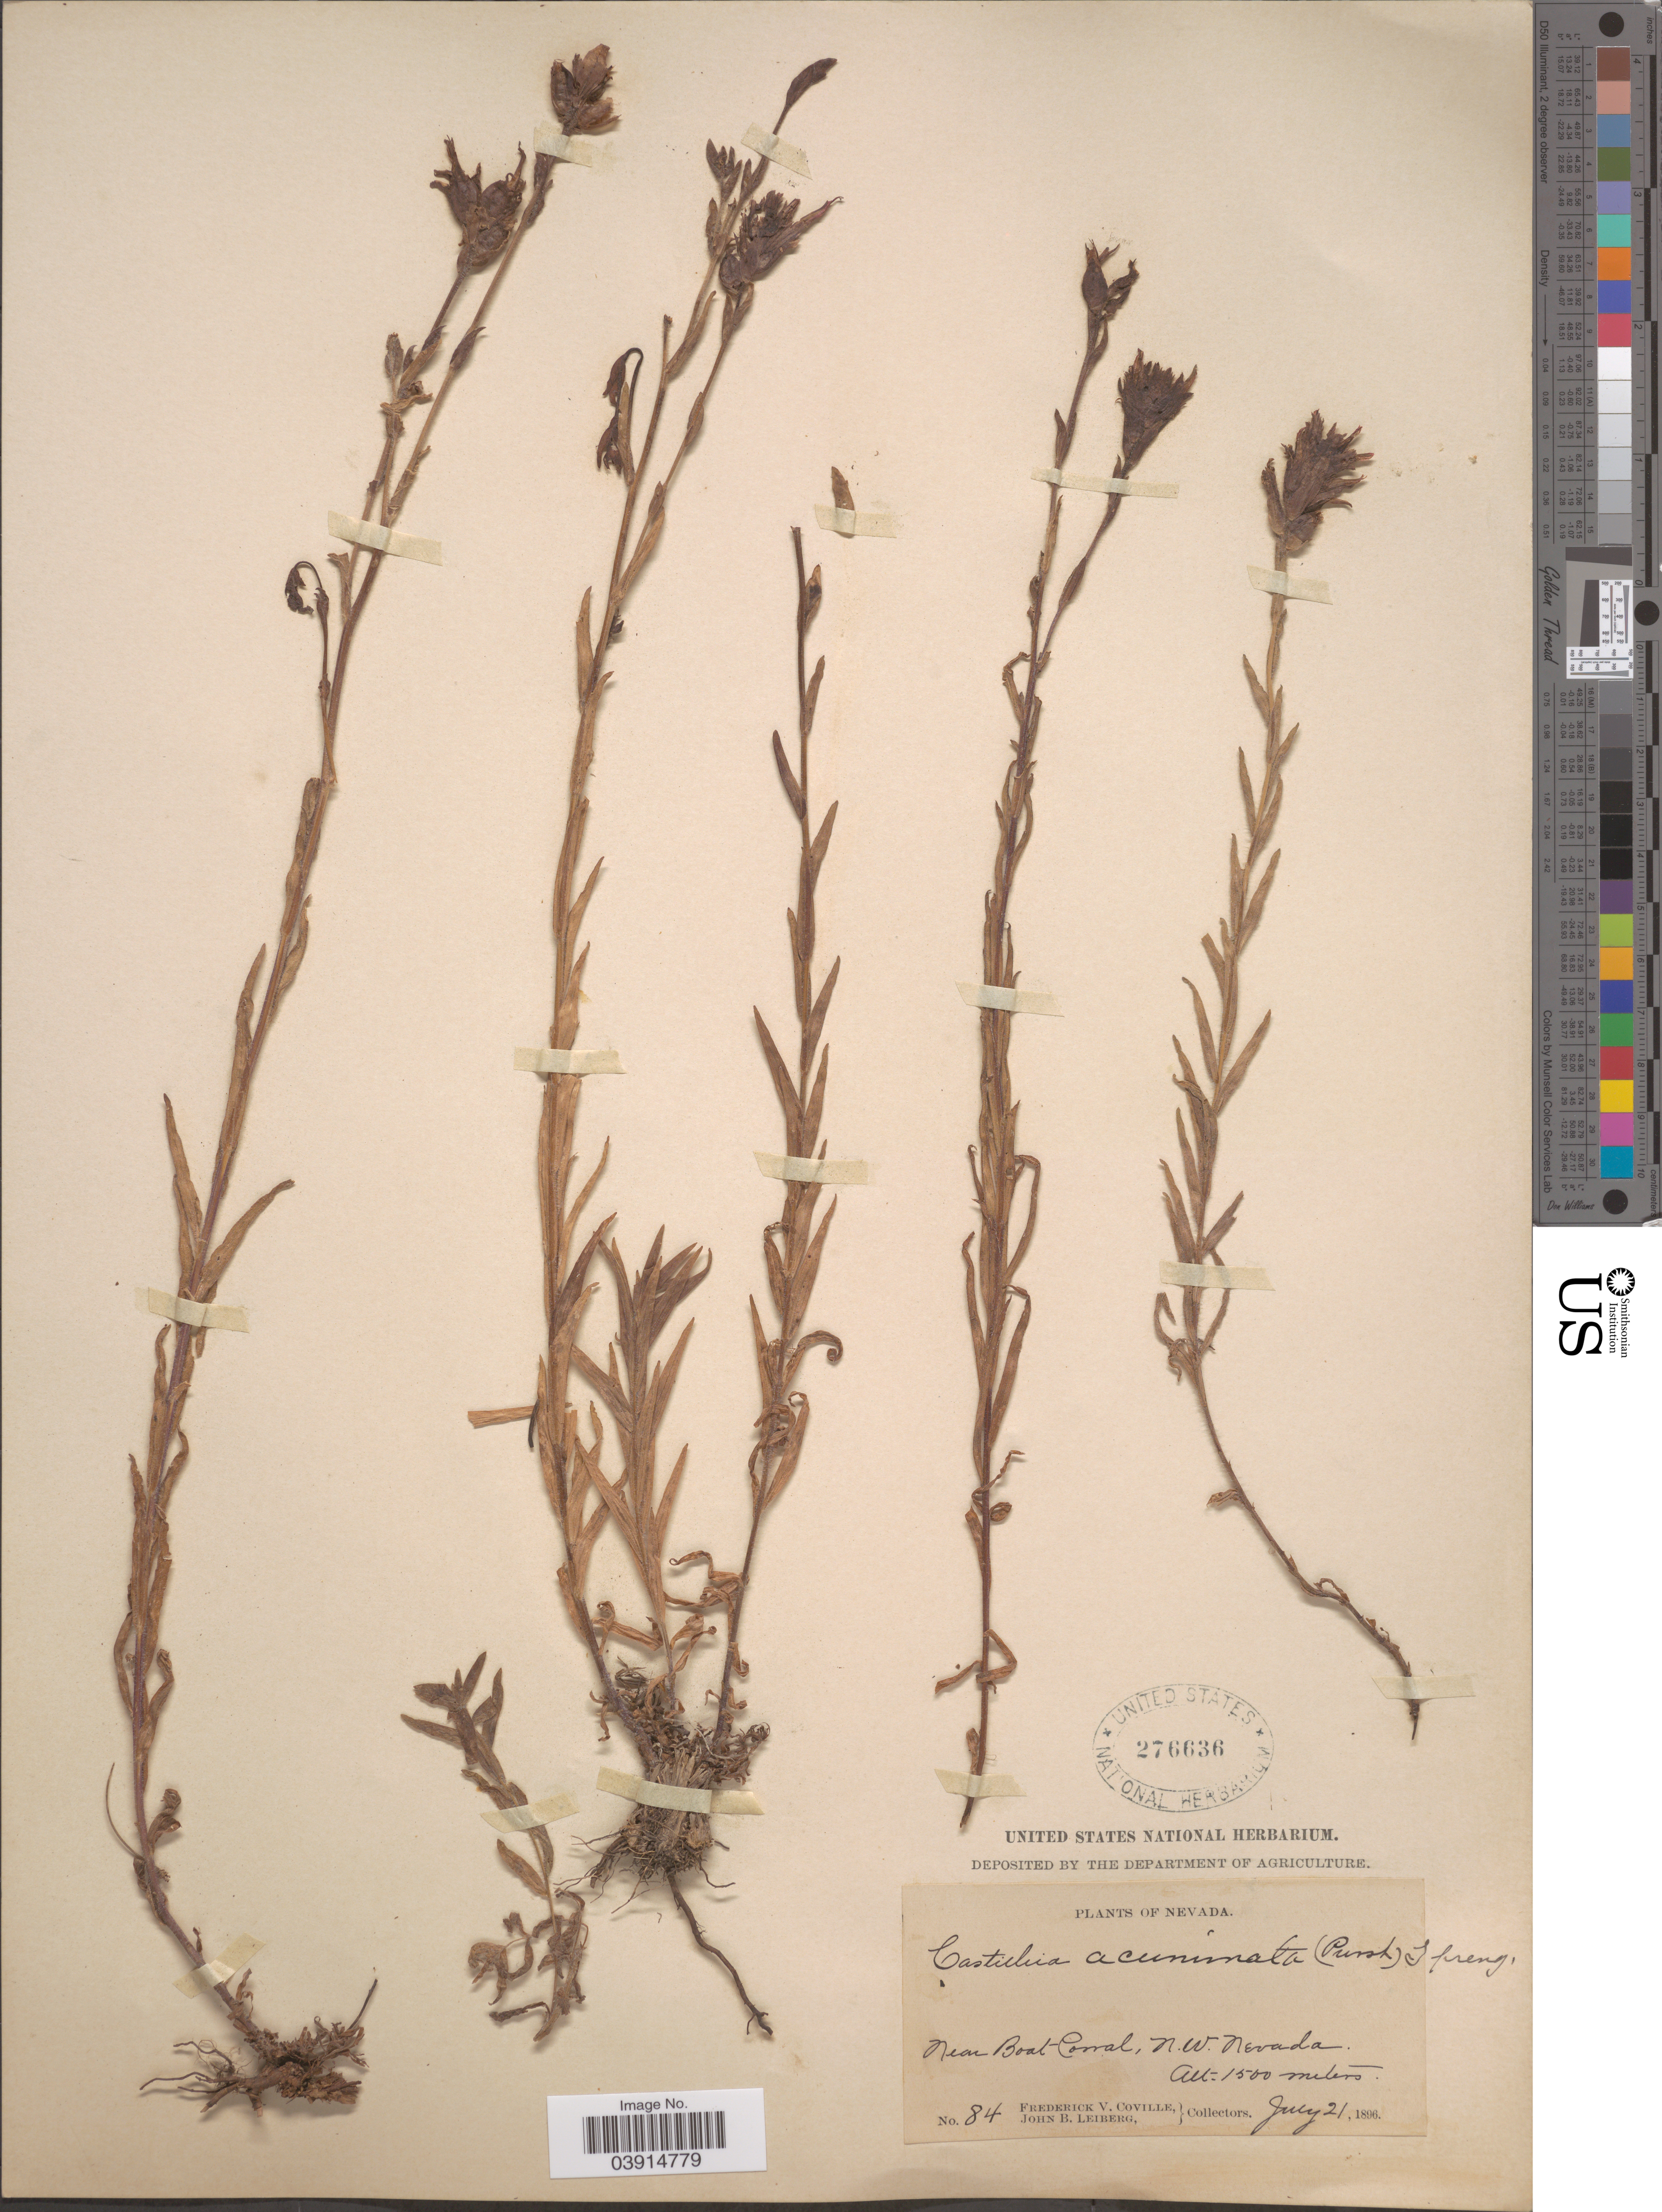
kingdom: Plantae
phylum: Tracheophyta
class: Magnoliopsida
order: Lamiales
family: Orobanchaceae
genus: Castilleja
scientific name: Castilleja sp.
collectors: F. V. Coville & J. B. Leiberg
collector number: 84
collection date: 1896-07-21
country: United States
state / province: Nevada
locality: Near Boat Corral, N.W. Nevada.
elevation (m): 1500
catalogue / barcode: US 276636